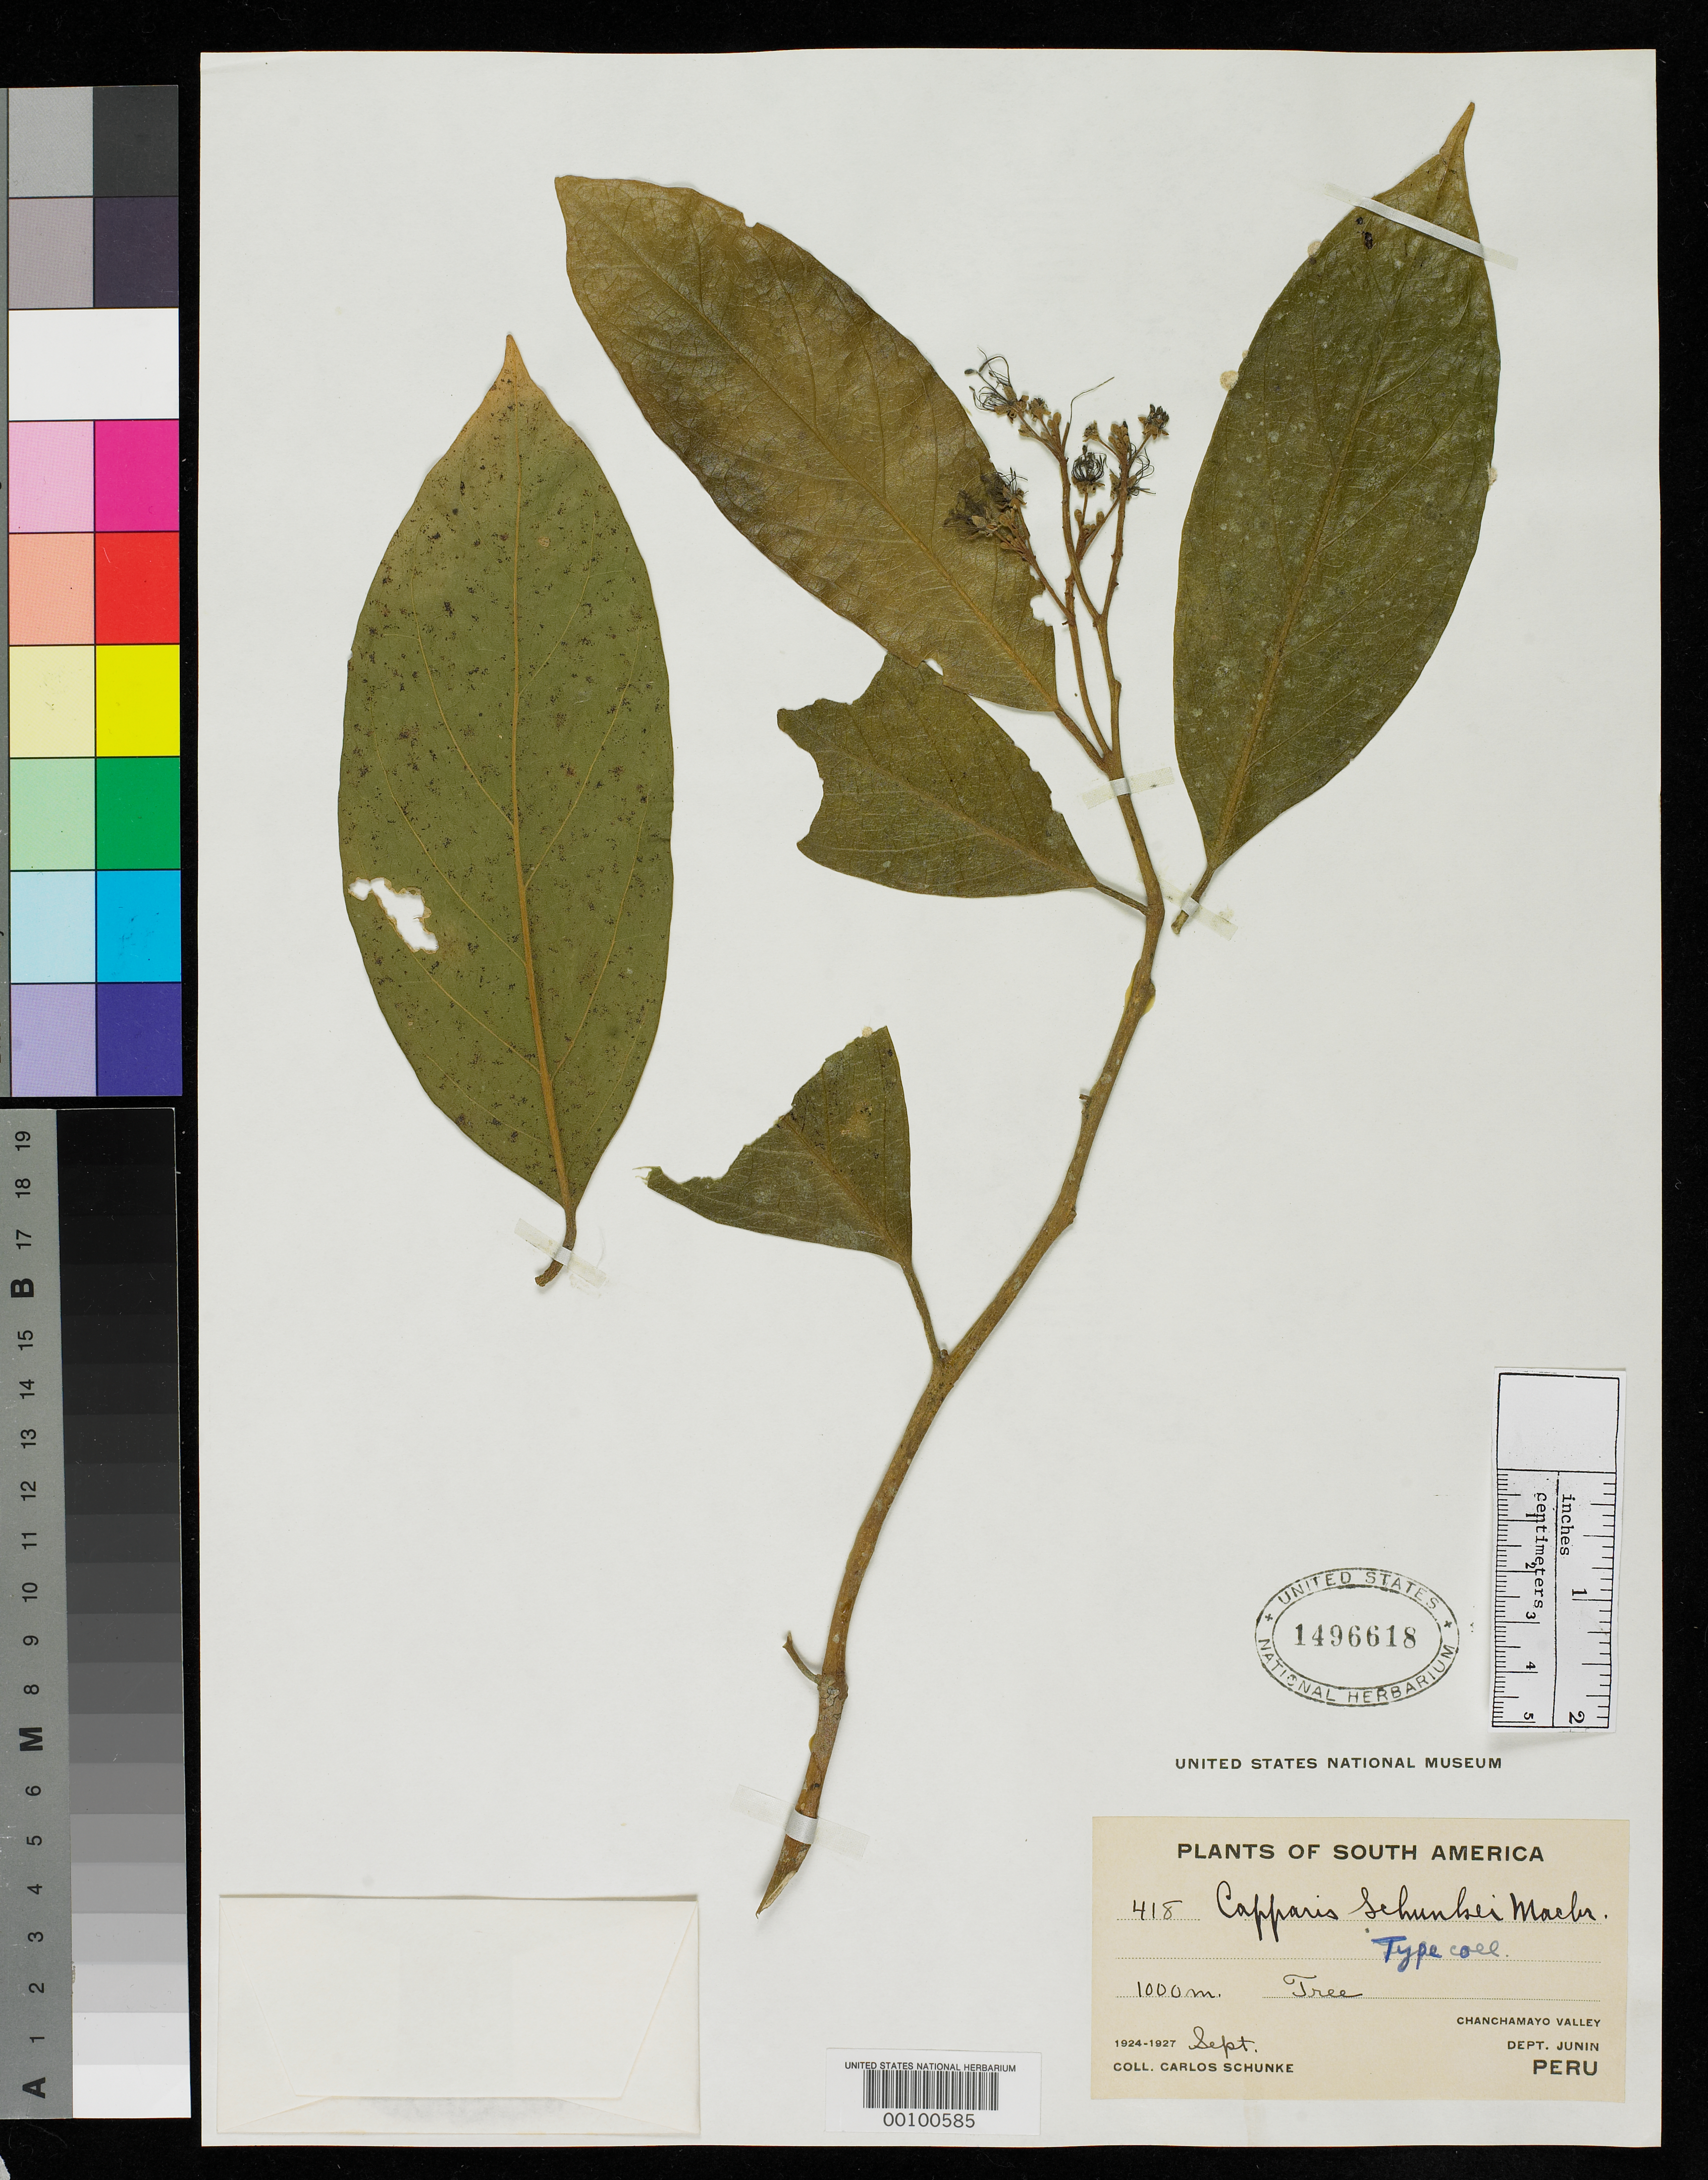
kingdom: Plantae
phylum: Tracheophyta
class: Magnoliopsida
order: Brassicales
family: Capparaceae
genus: Capparis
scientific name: Capparis schunkei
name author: J.F. Macbr.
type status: Isotype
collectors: C. Schunke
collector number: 418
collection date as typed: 1924 to -- --- 1927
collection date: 1924/1927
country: Peru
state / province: Junín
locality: Chanchamayo Valley.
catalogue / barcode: US 1496618